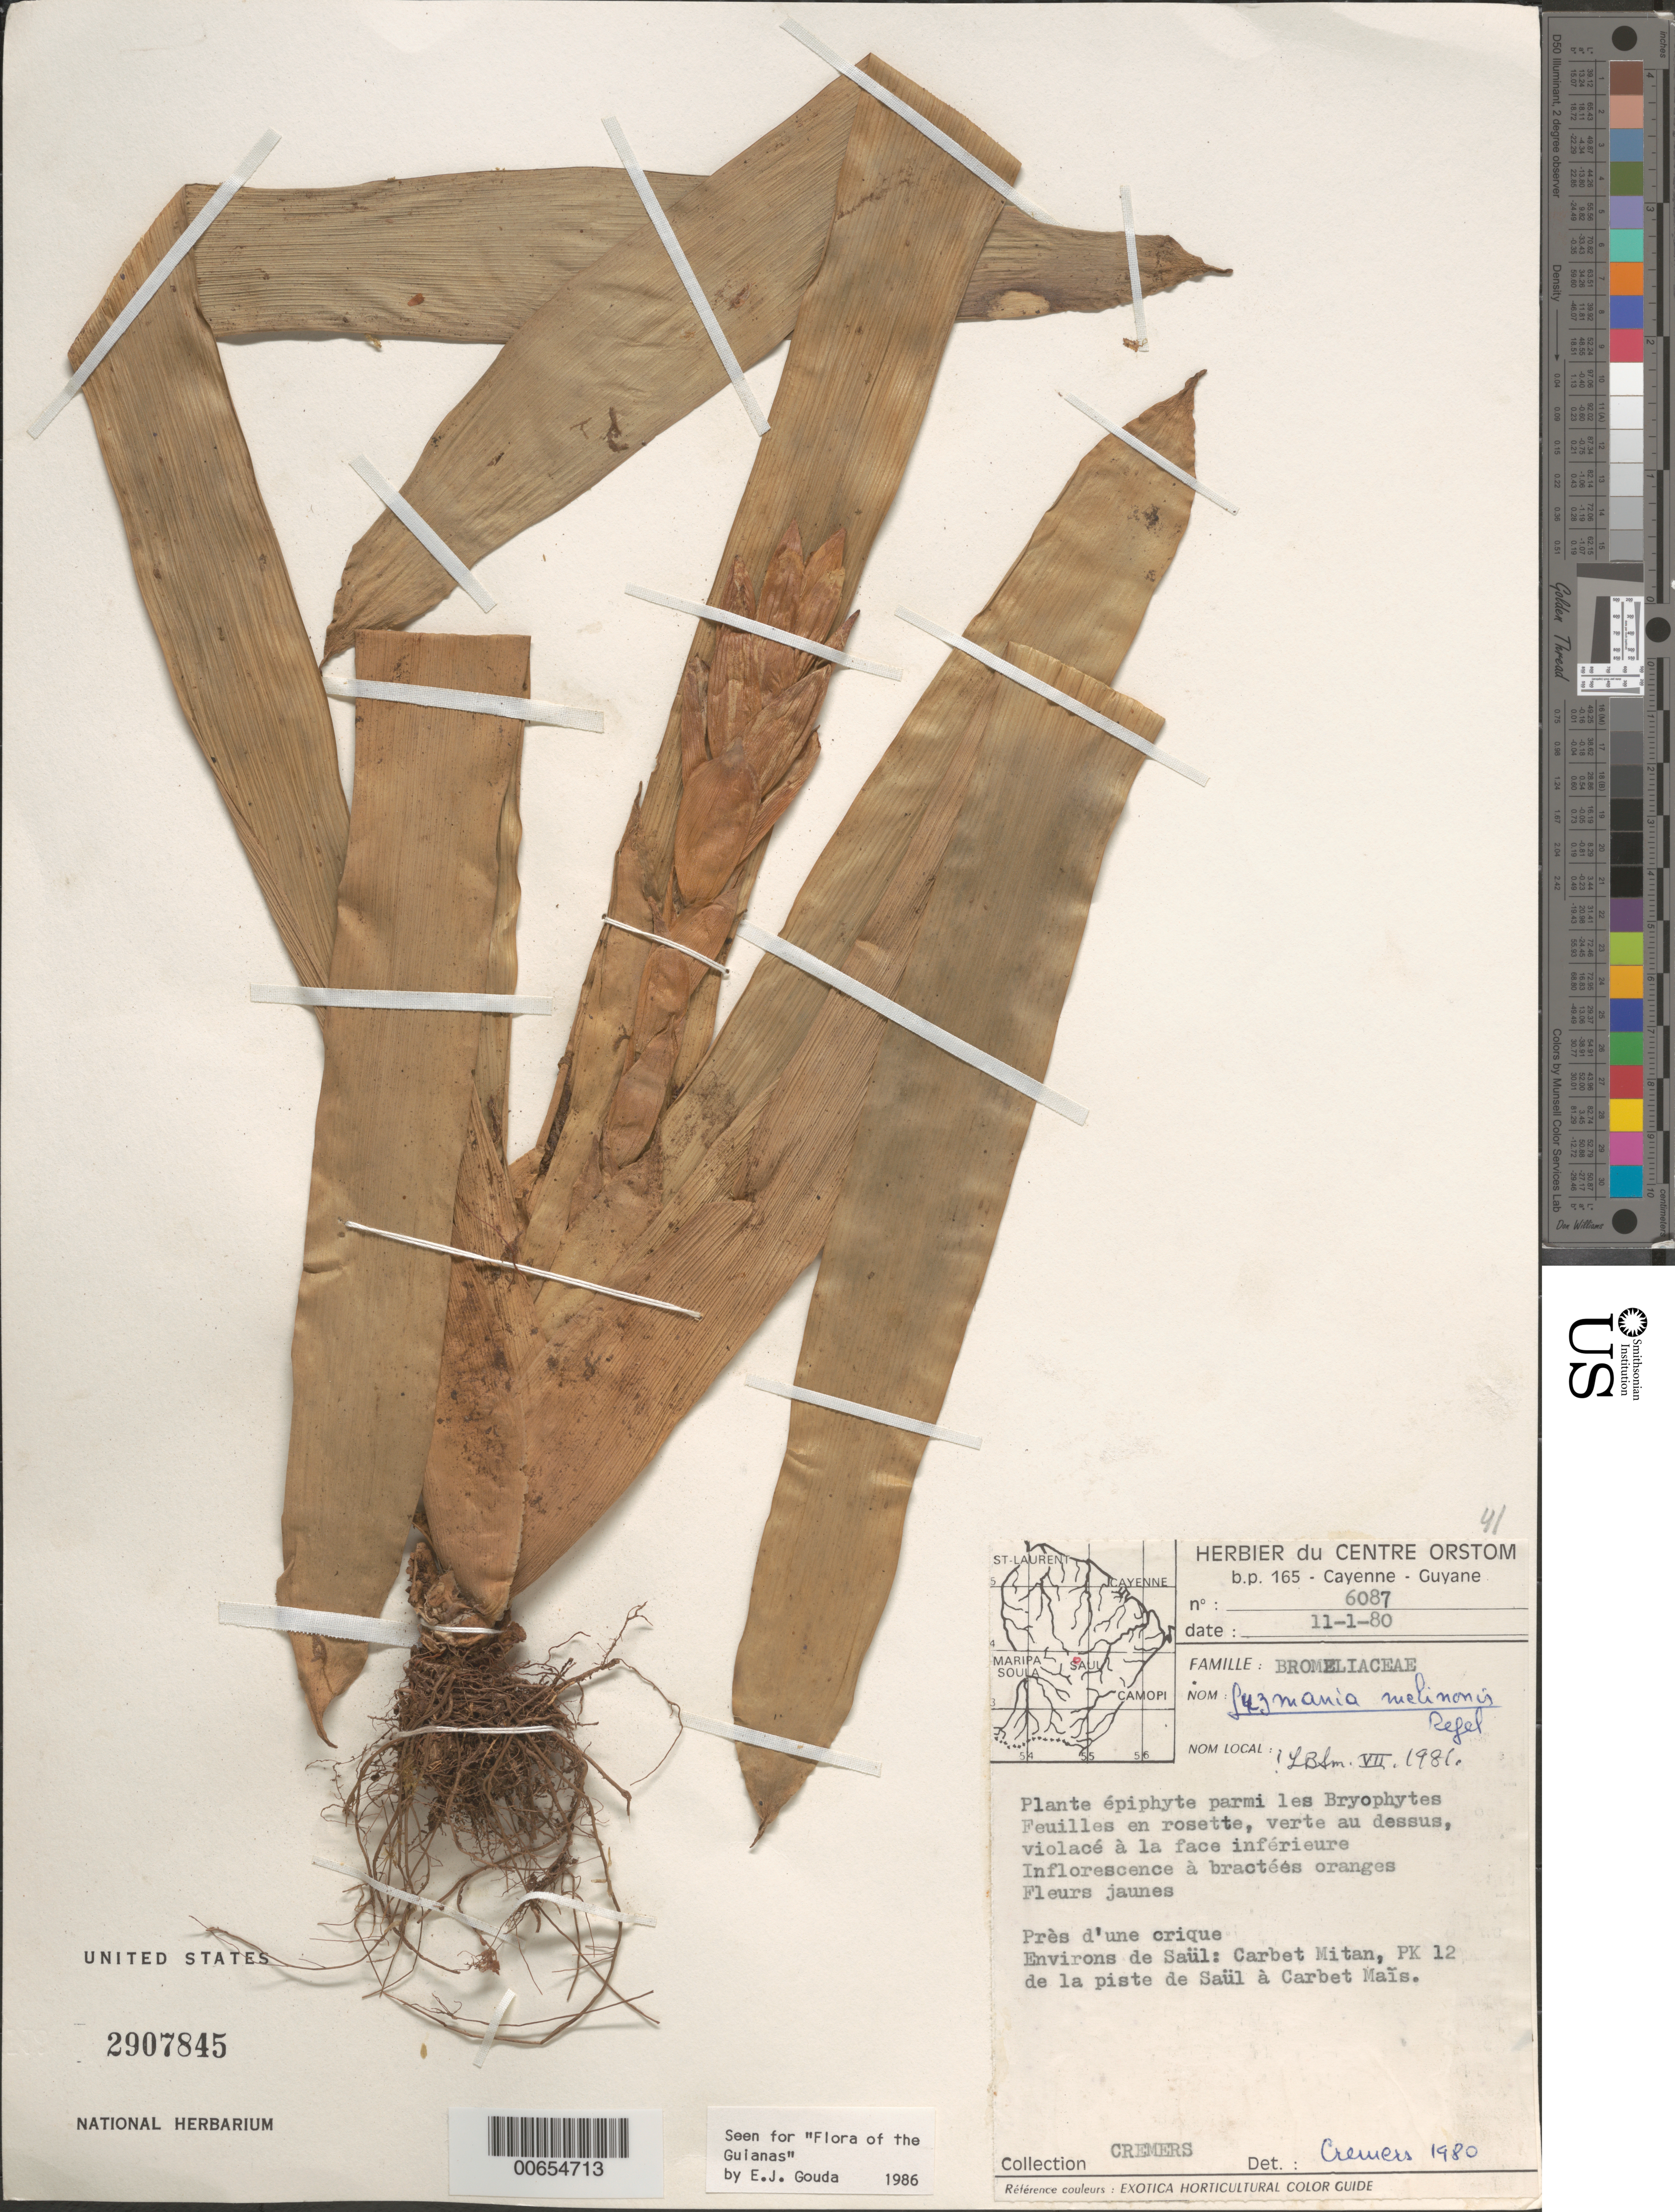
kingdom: Plantae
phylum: Tracheophyta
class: Liliopsida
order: Poales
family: Bromeliaceae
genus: Guzmania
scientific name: Guzmania melinonis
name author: Regel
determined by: Gouda, E. J.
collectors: G. Cremers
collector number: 6087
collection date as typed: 11-Jan-80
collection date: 1980-01-11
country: French Guiana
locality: Saül, Carbet Mitan, PK 12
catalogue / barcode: US 2907845